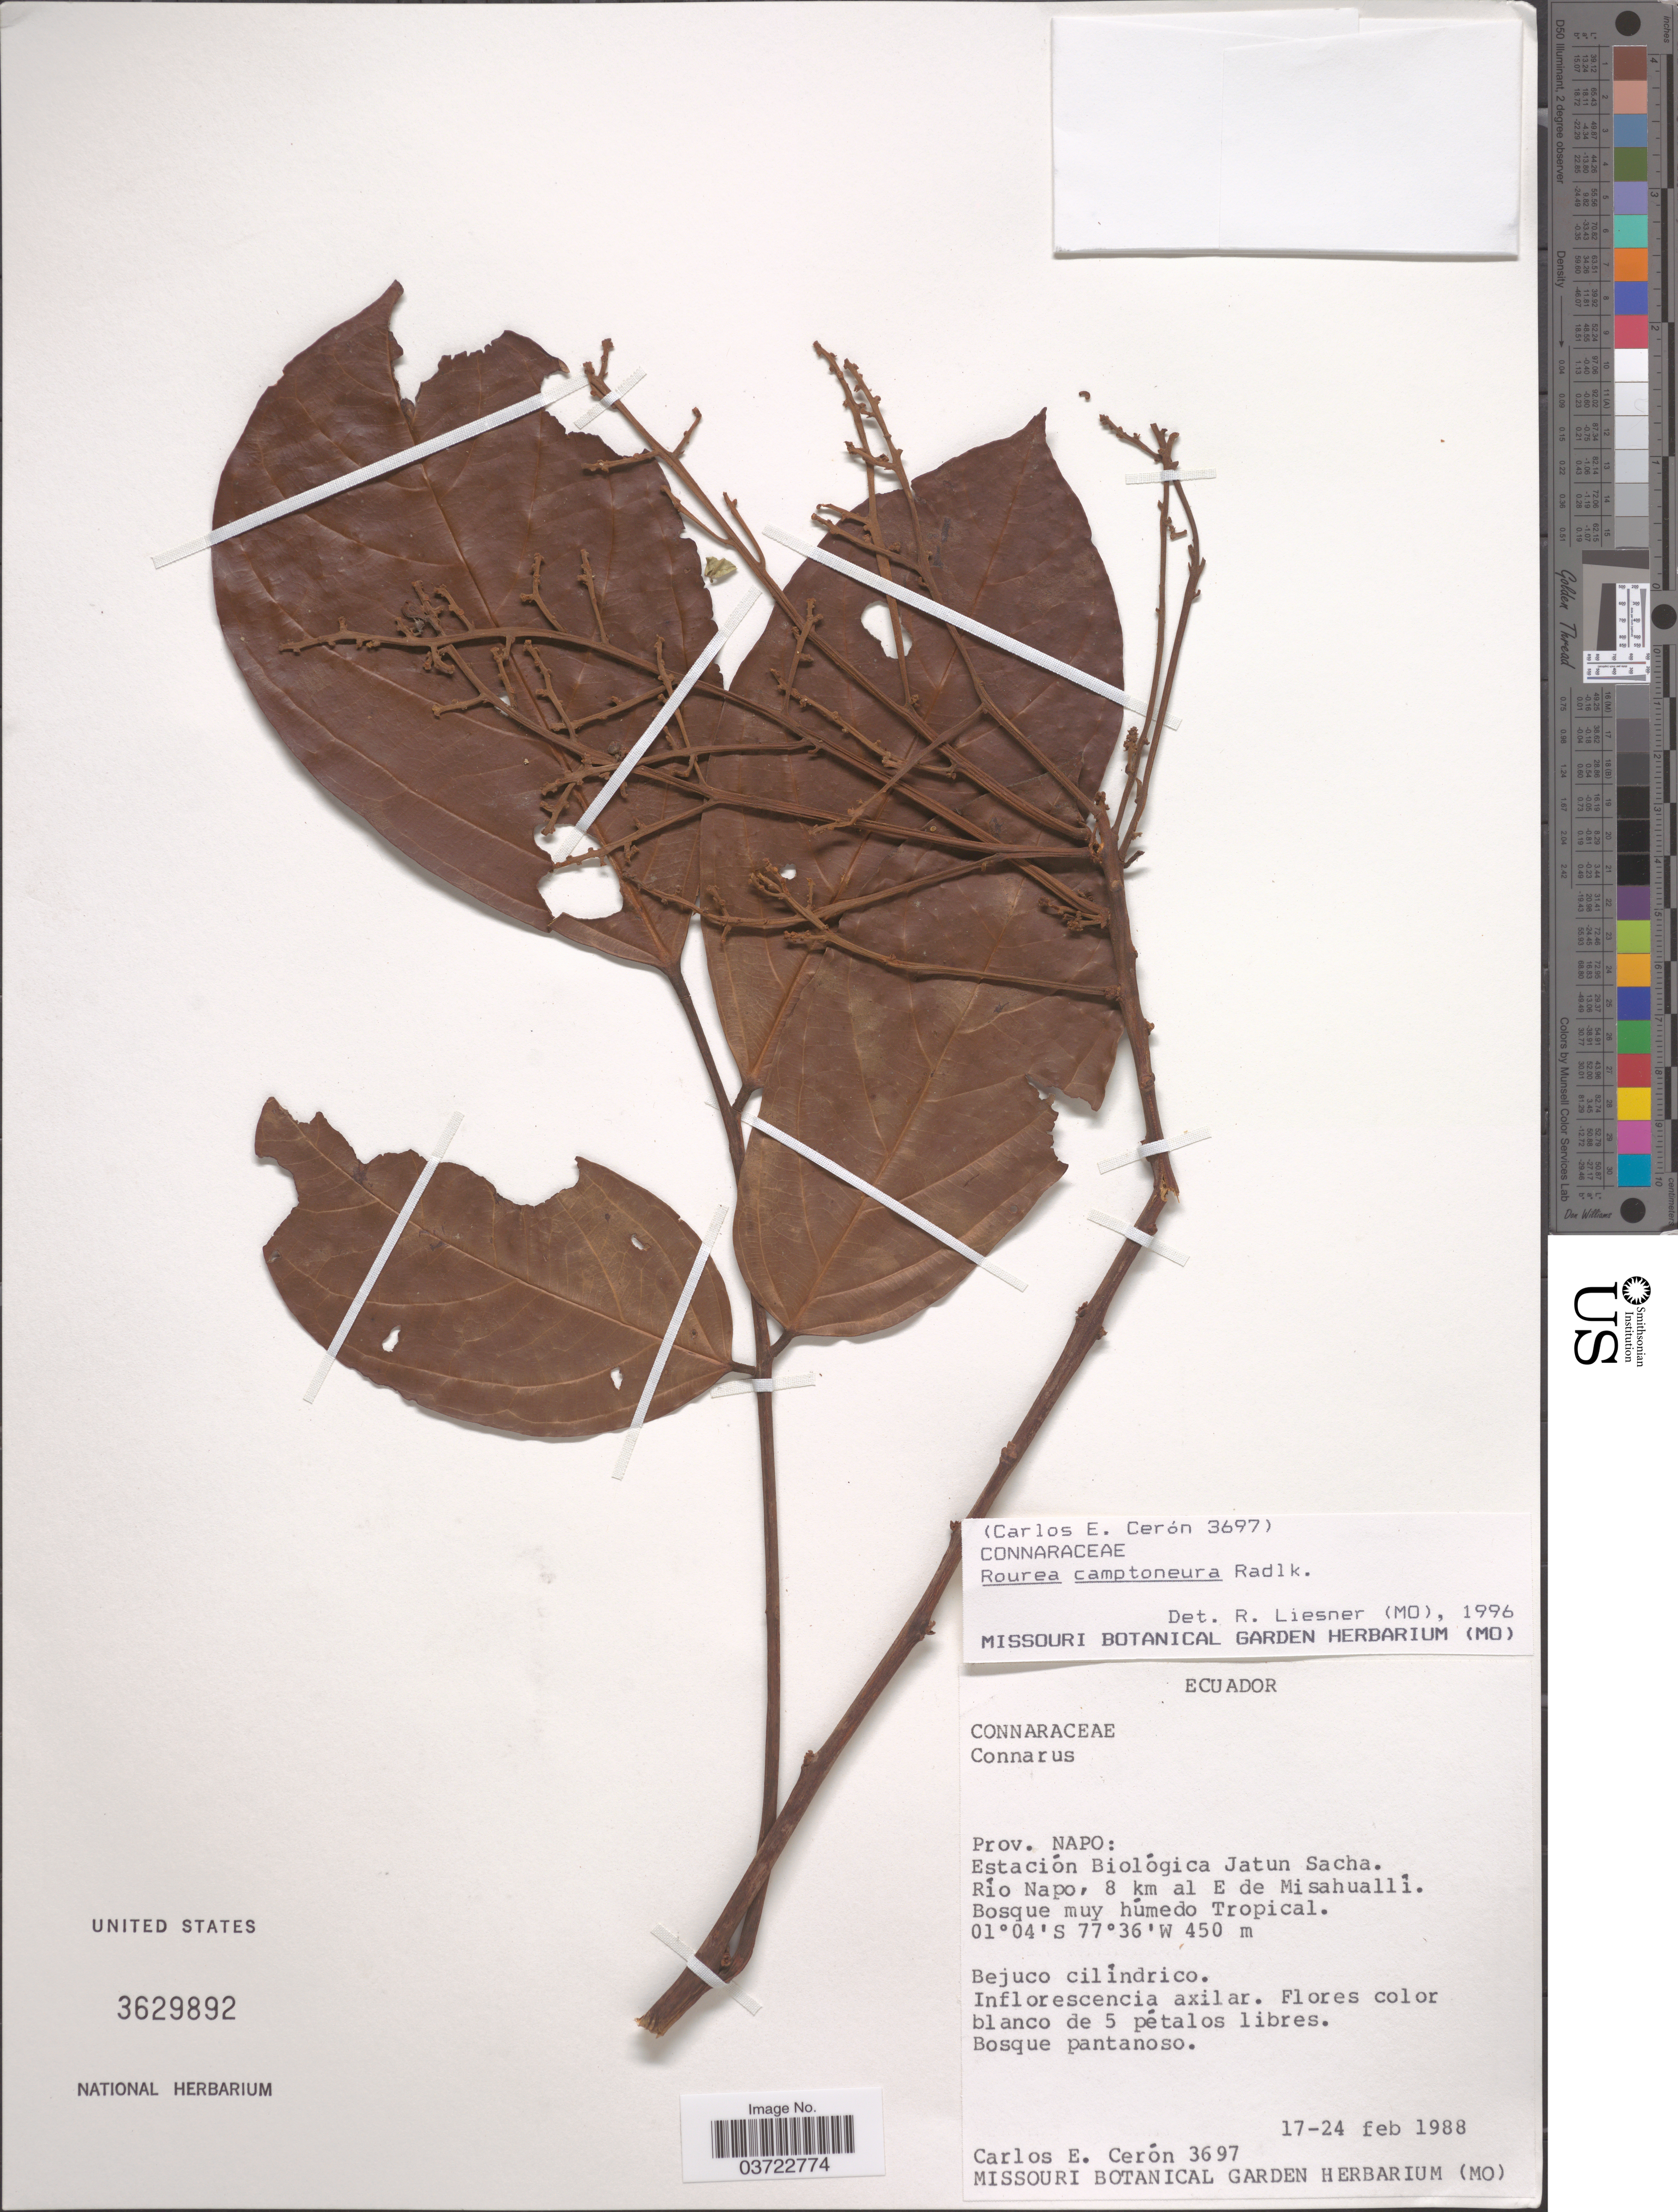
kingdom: Plantae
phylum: Tracheophyta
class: Magnoliopsida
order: Oxalidales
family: Connaraceae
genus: Rourea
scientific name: Rourea camptoneura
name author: Radlk.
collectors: C. E. Cerón M.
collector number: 3697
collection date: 1988-02-17/1988-02-24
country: Ecuador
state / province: Napo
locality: Estación Biológica Jatun Sacha. Río Napo, 8 km al E de Misahuallí.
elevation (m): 450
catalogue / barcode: US 3629892